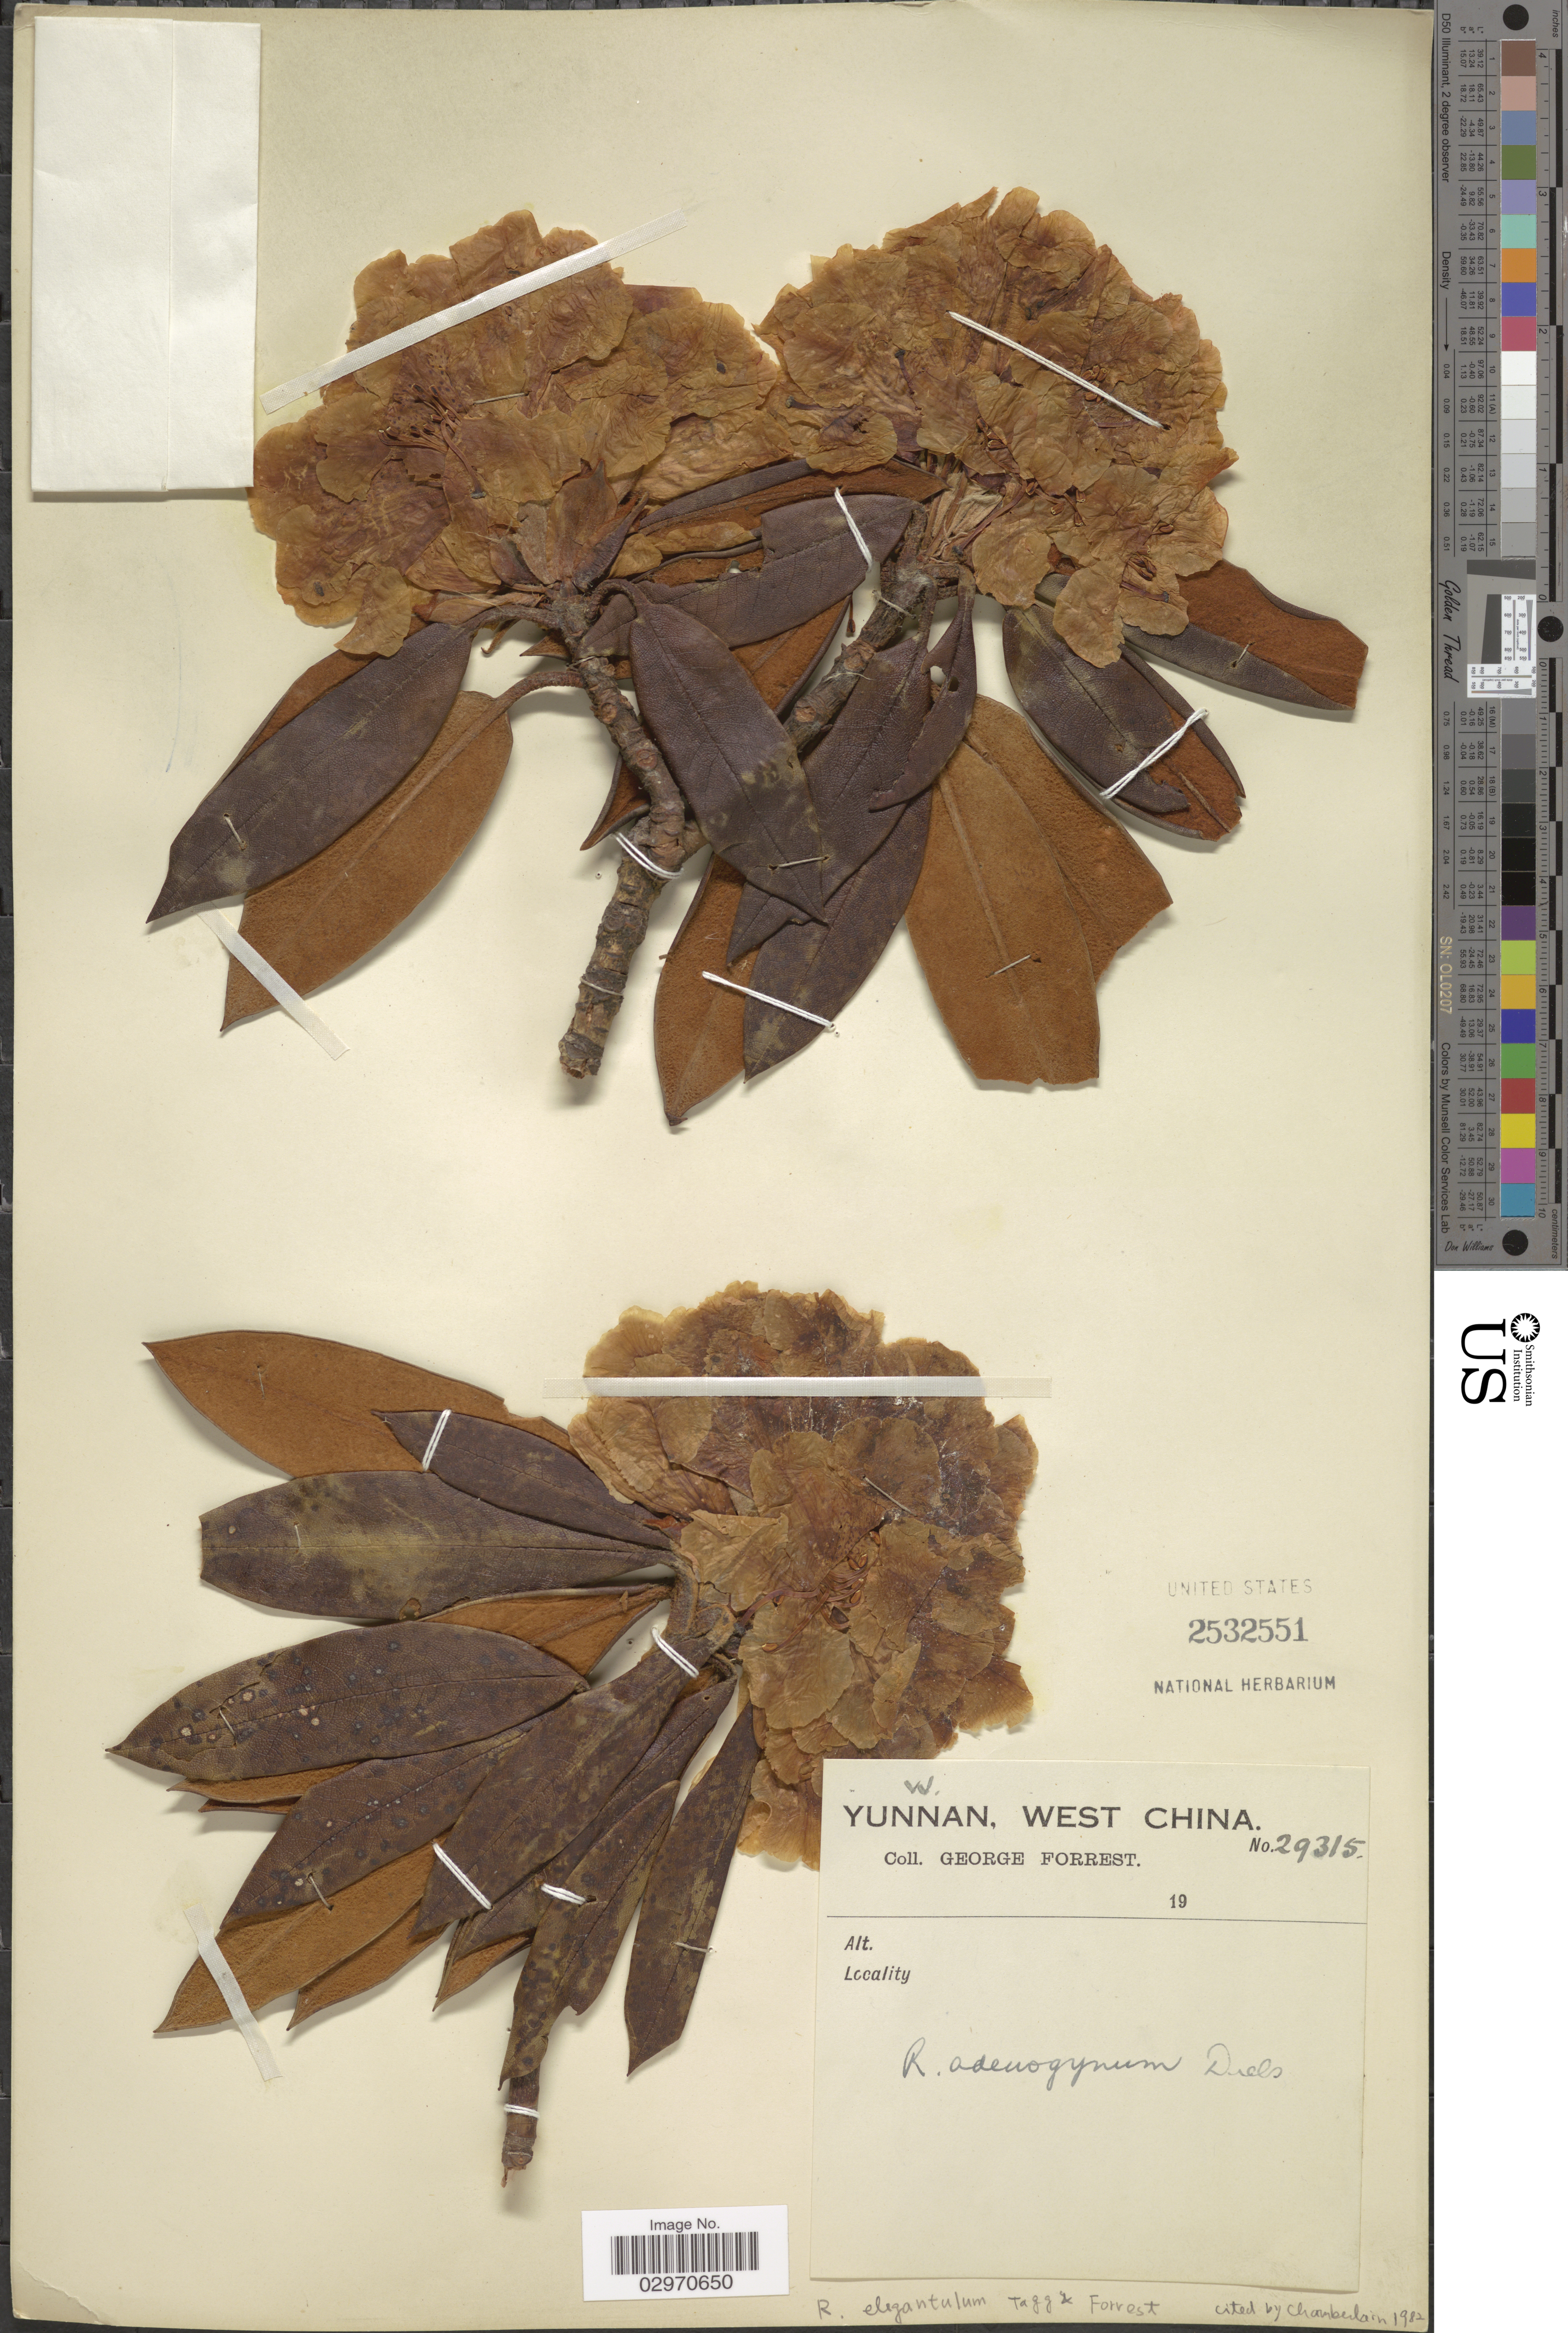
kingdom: Plantae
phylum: Tracheophyta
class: Magnoliopsida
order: Ericales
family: Ericaceae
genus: Rhododendron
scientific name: Rhododendron elegantulum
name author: Tagg & Forrest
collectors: G. Forrest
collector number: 29315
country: China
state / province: Yunnan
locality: W. Yunnan, West China.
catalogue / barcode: US 2532551